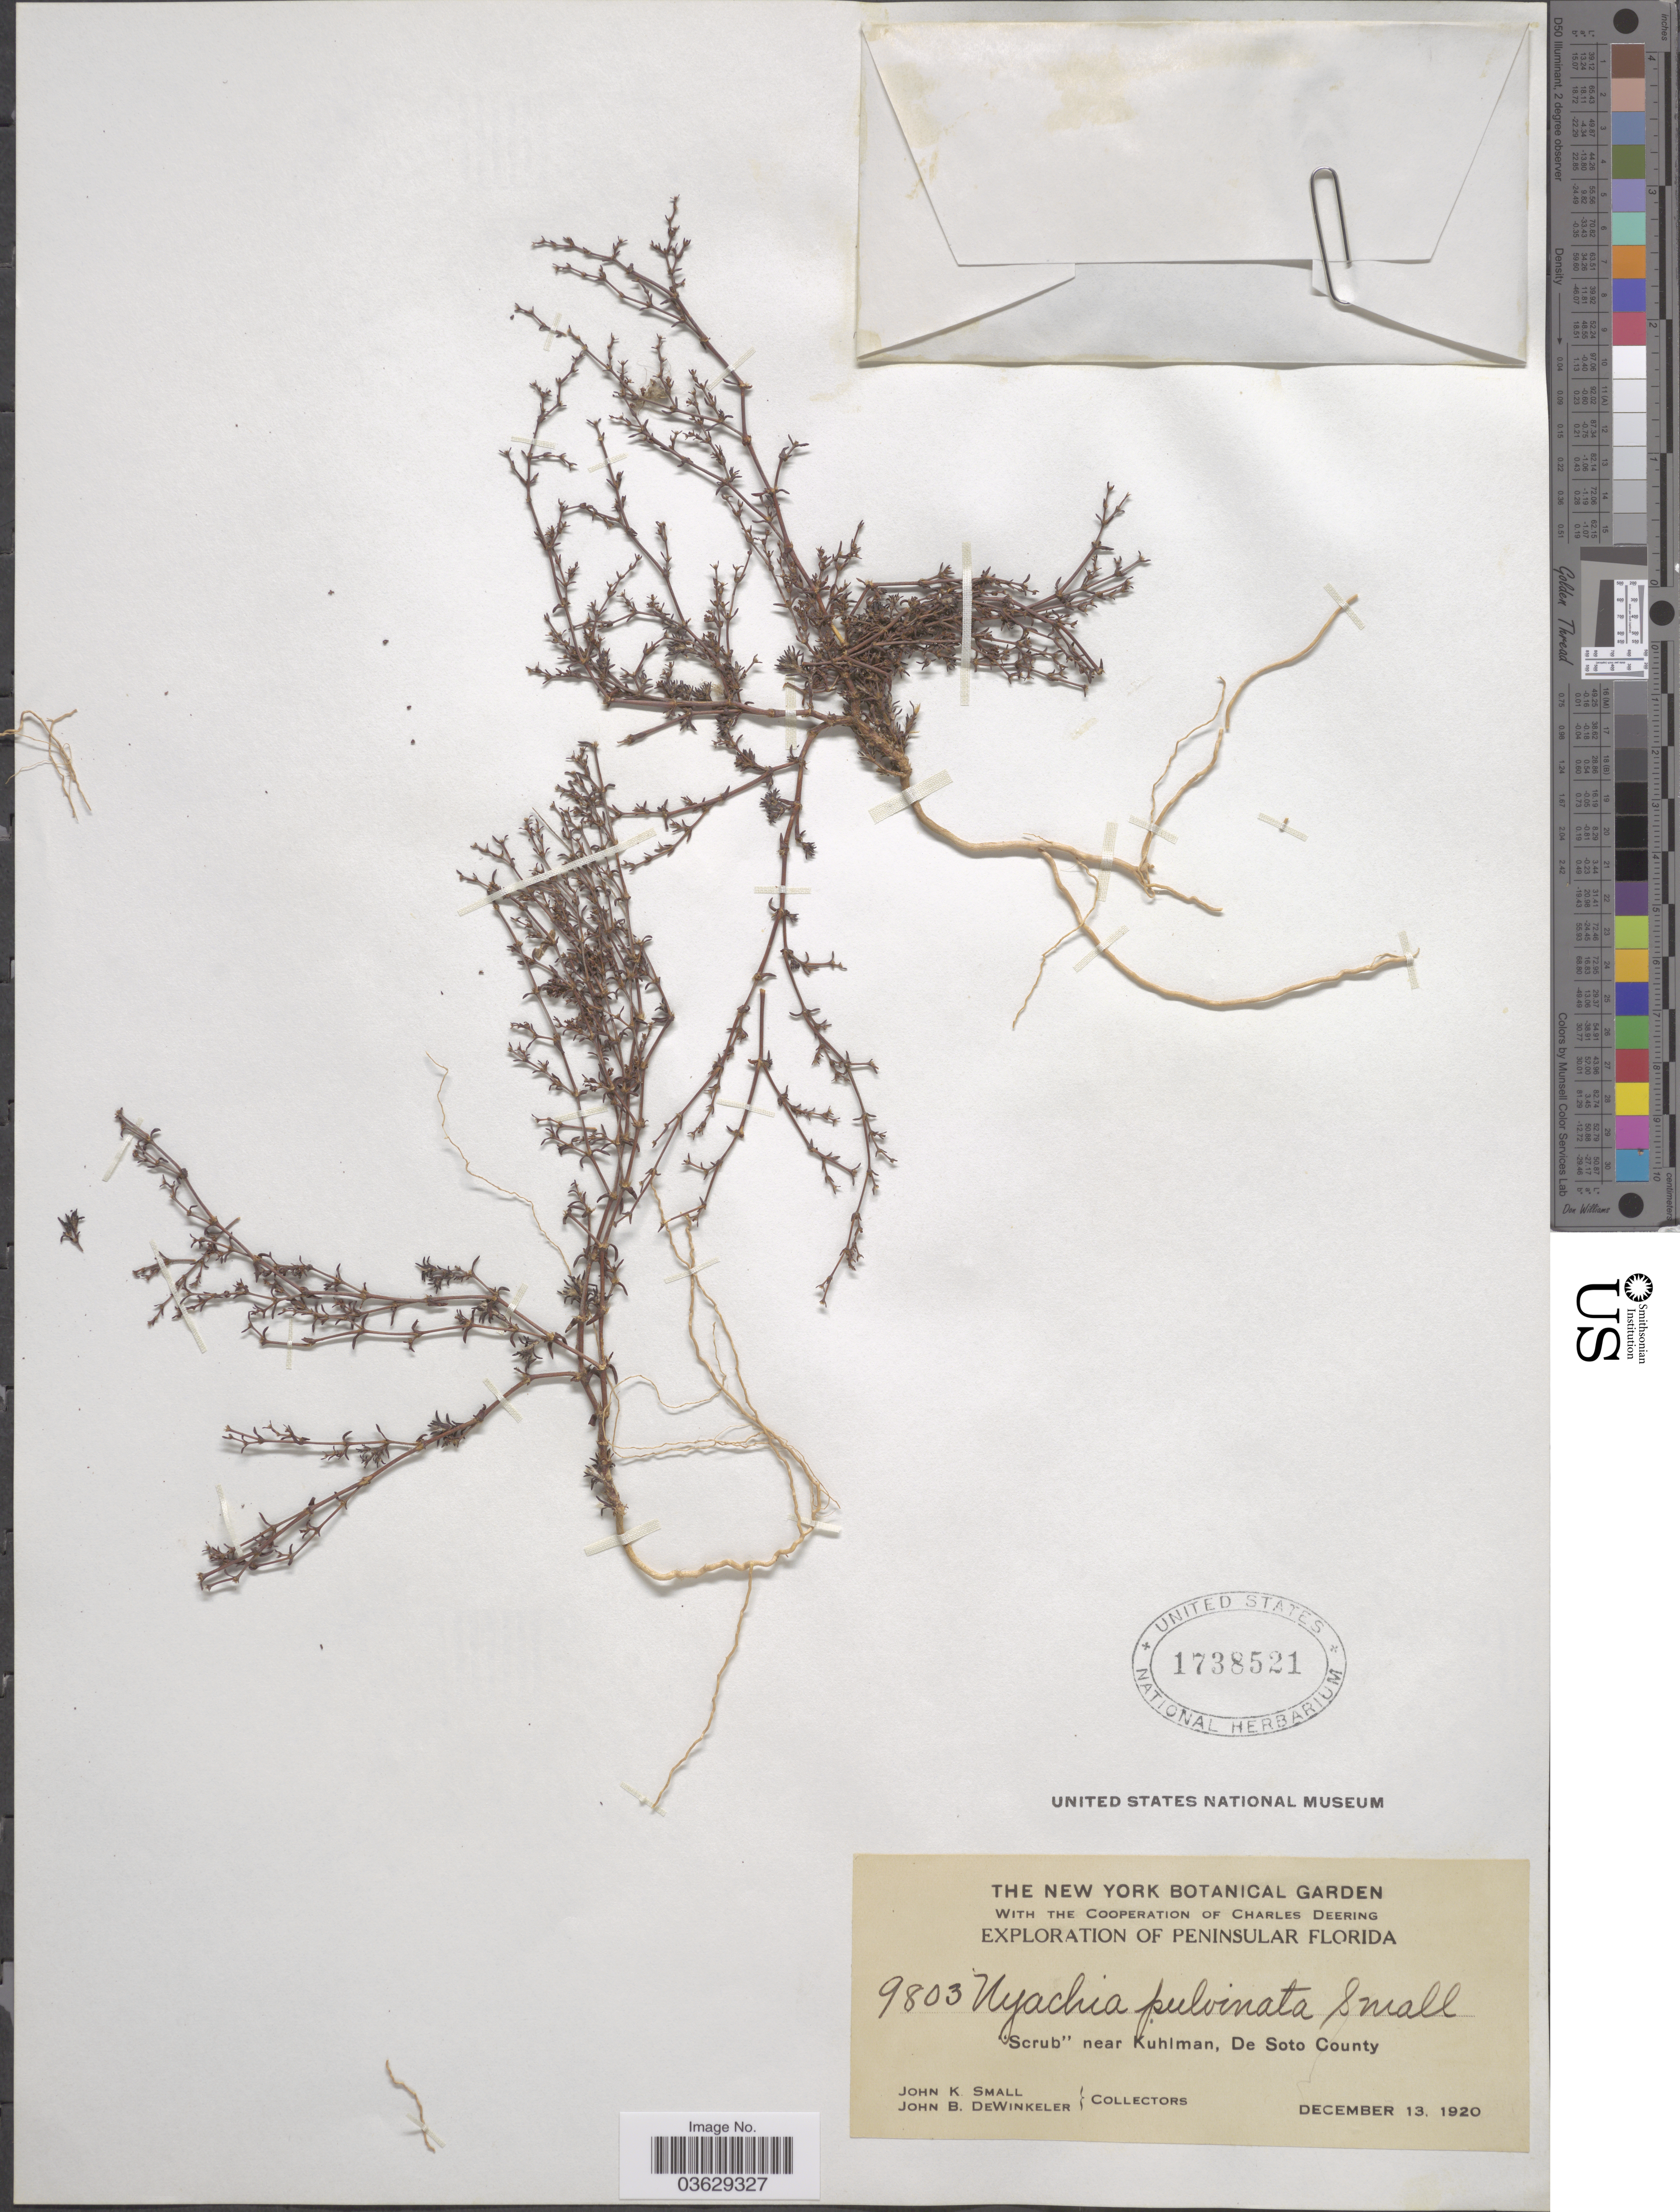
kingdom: Plantae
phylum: Tracheophyta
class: Magnoliopsida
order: Caryophyllales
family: Caryophyllaceae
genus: Paronychia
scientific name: Paronychia chartacea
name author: Fernald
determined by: Strong, Mark T., (BOT), Smithsonian Institution - National Museum of Natural History (UNITED STATES)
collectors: J. K. Small & J. B. Dewinkeler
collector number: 9803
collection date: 1920-12-13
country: United States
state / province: Florida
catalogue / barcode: US 1738521